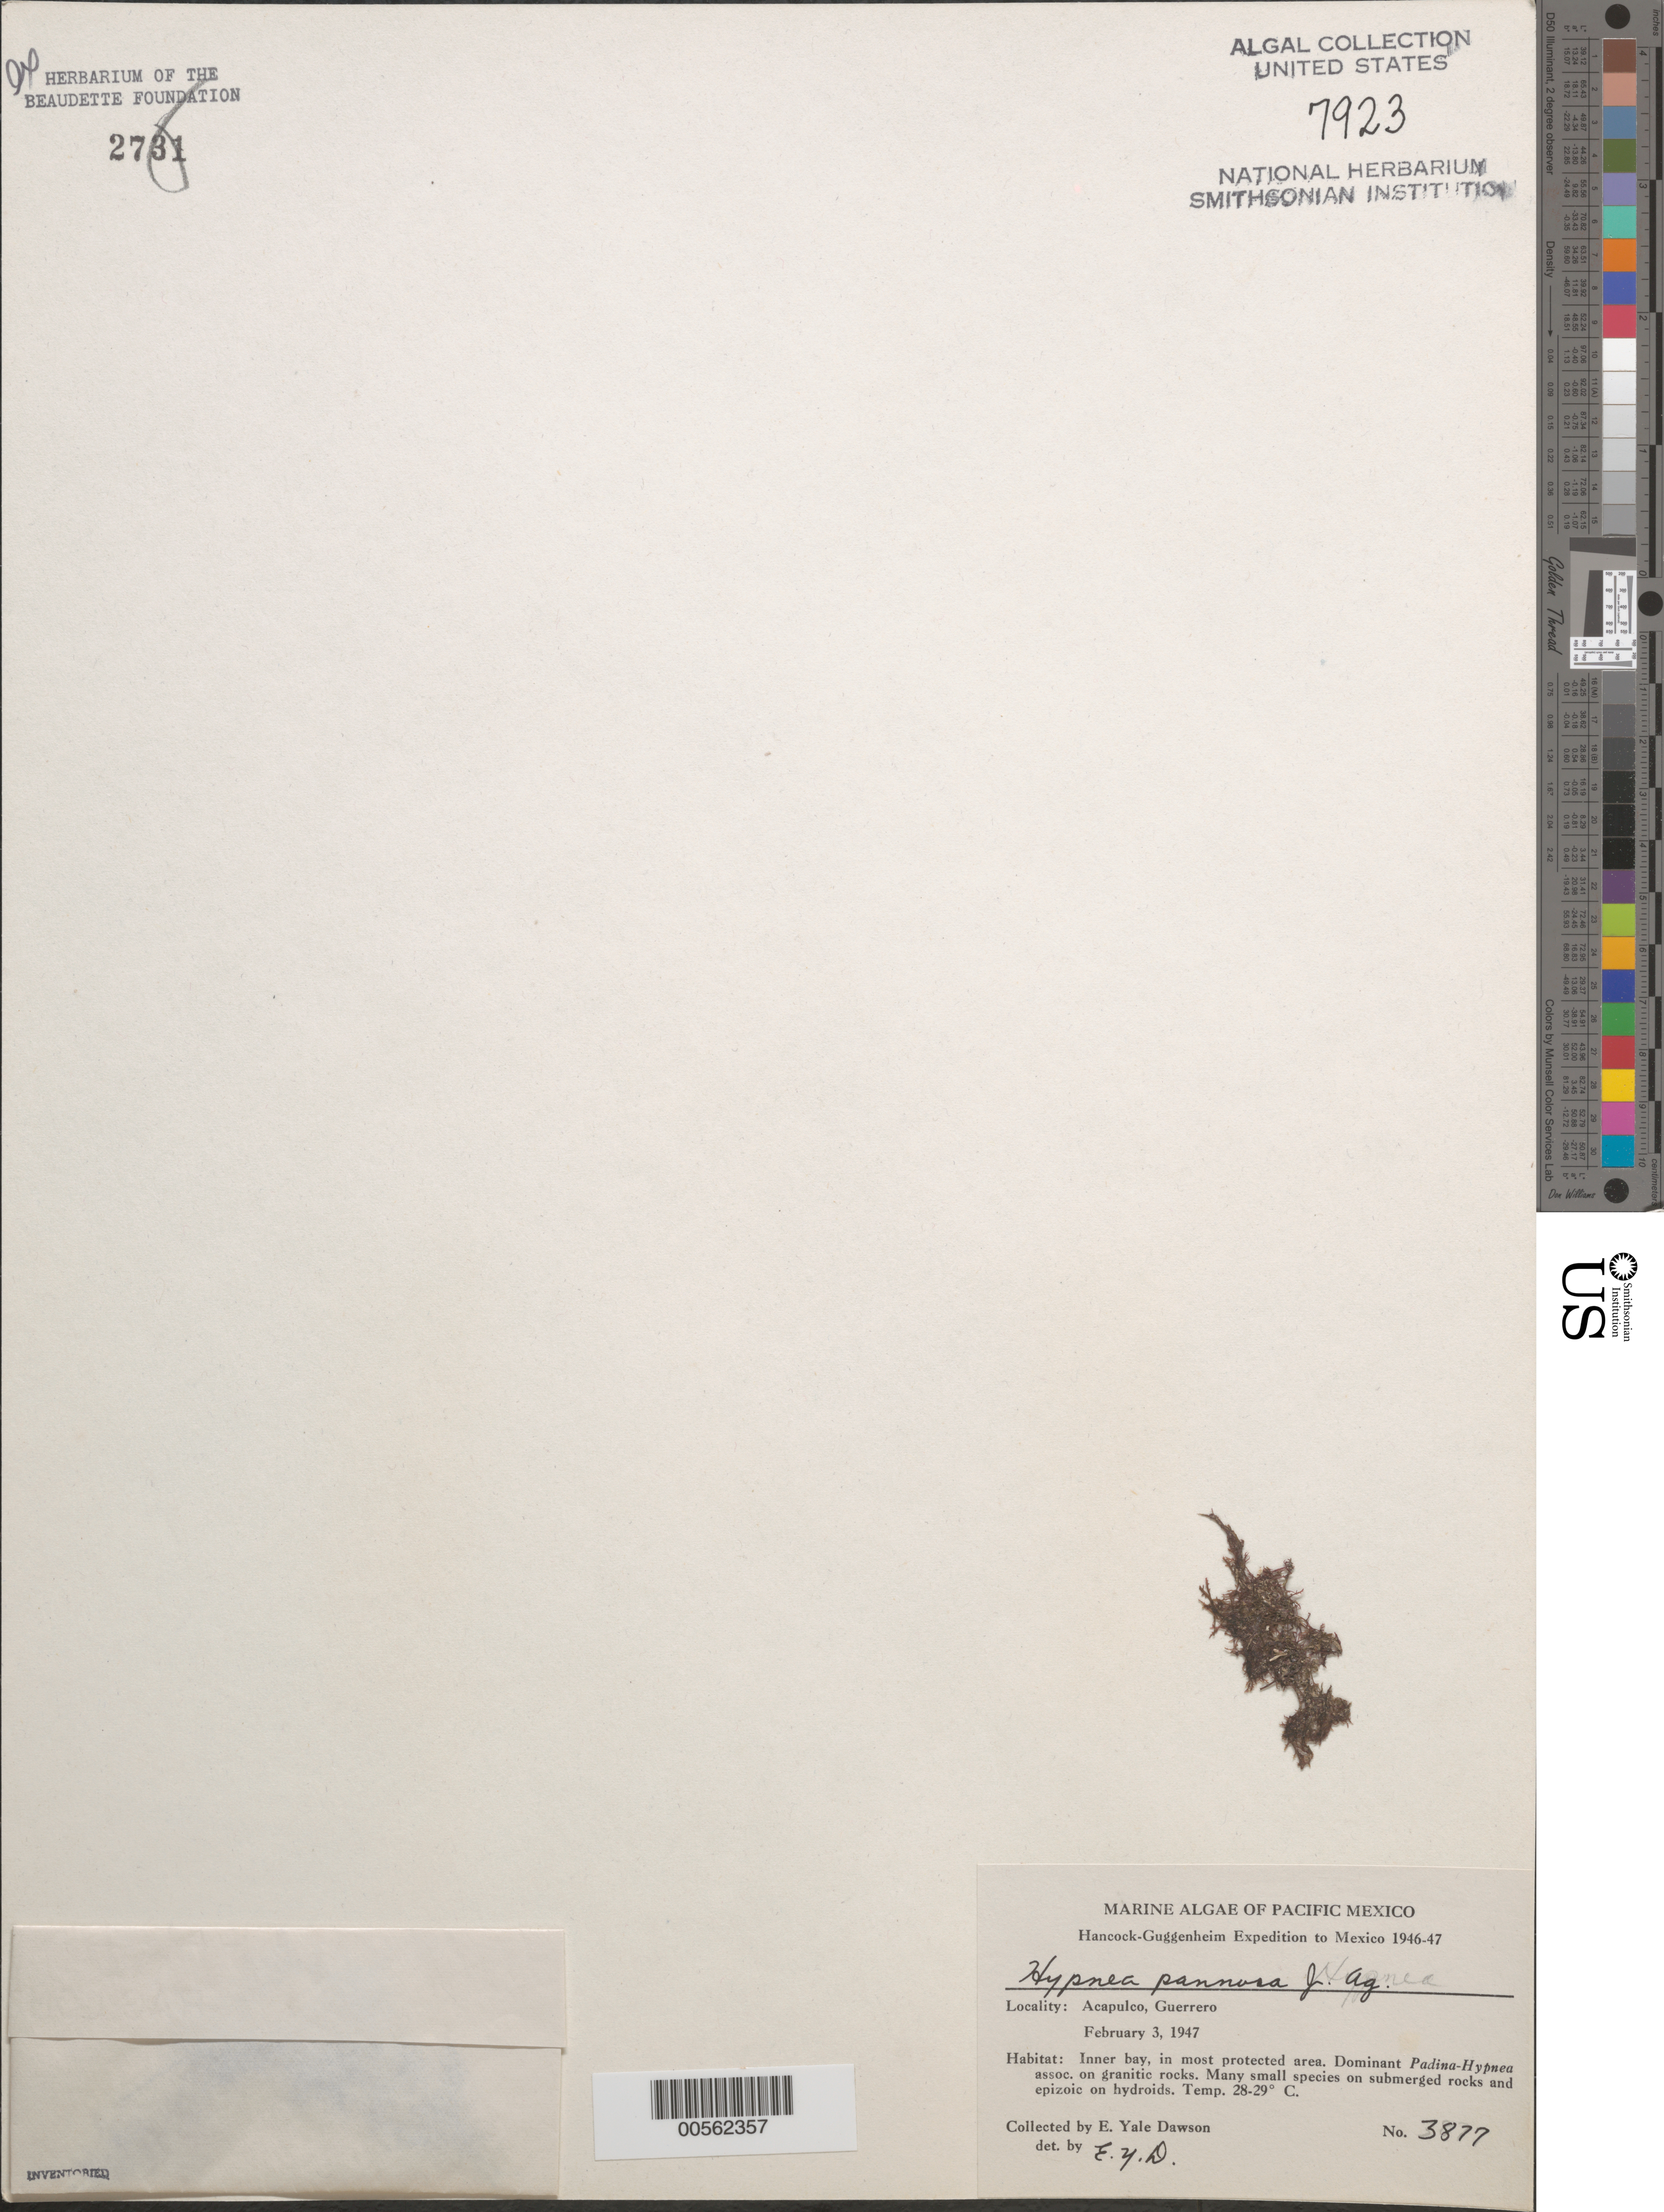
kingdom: Plantae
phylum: Rhodophyta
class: Florideophyceae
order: Gigartinales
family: Cystocloniaceae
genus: Hypnea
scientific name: Hypnea pannosa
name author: J. Agardh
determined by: Dawson, E. Y.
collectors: E. Y. Dawson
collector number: EYD 3877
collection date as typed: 03 February 1947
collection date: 1947-02-03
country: Mexico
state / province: Guerrero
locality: Acapulco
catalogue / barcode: US 7923